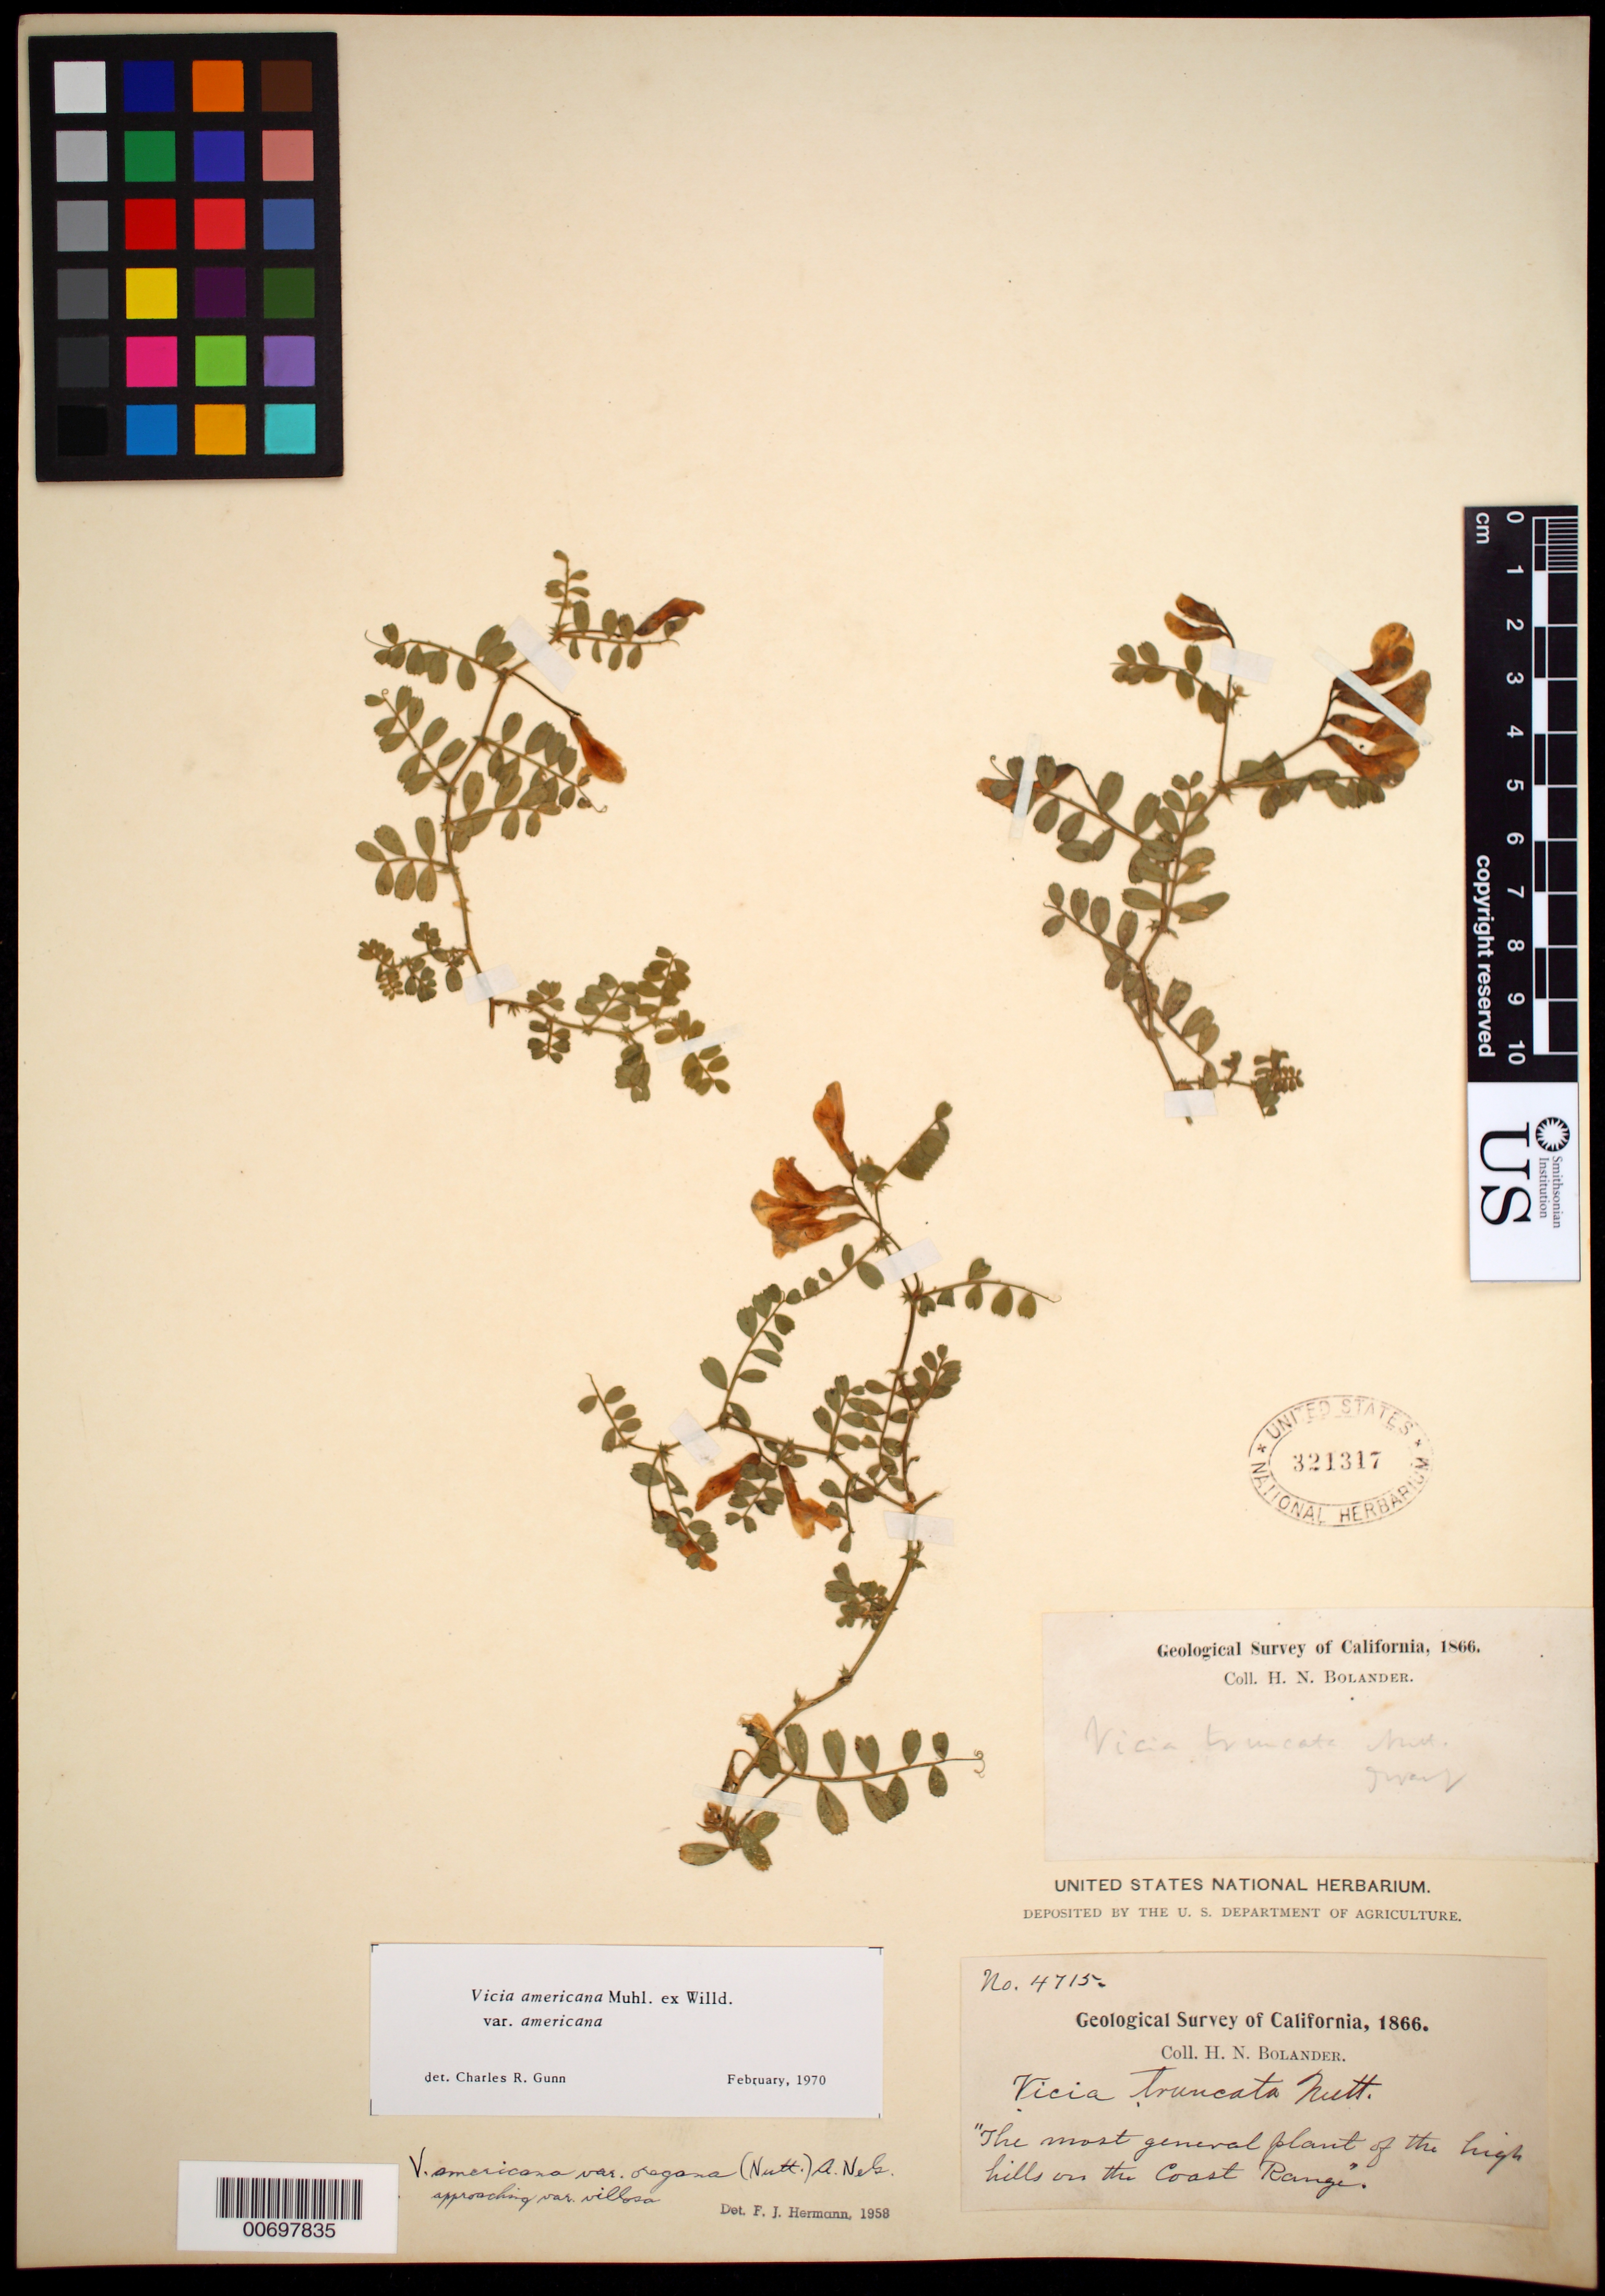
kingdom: Plantae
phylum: Tracheophyta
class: Magnoliopsida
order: Fabales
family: Fabaceae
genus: Vicia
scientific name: Vicia americana var. americana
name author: Muhl. ex Willd.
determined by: Gunn, C. R.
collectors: H. Bolander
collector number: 4715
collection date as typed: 1866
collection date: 1866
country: United States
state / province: California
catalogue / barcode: US 321317